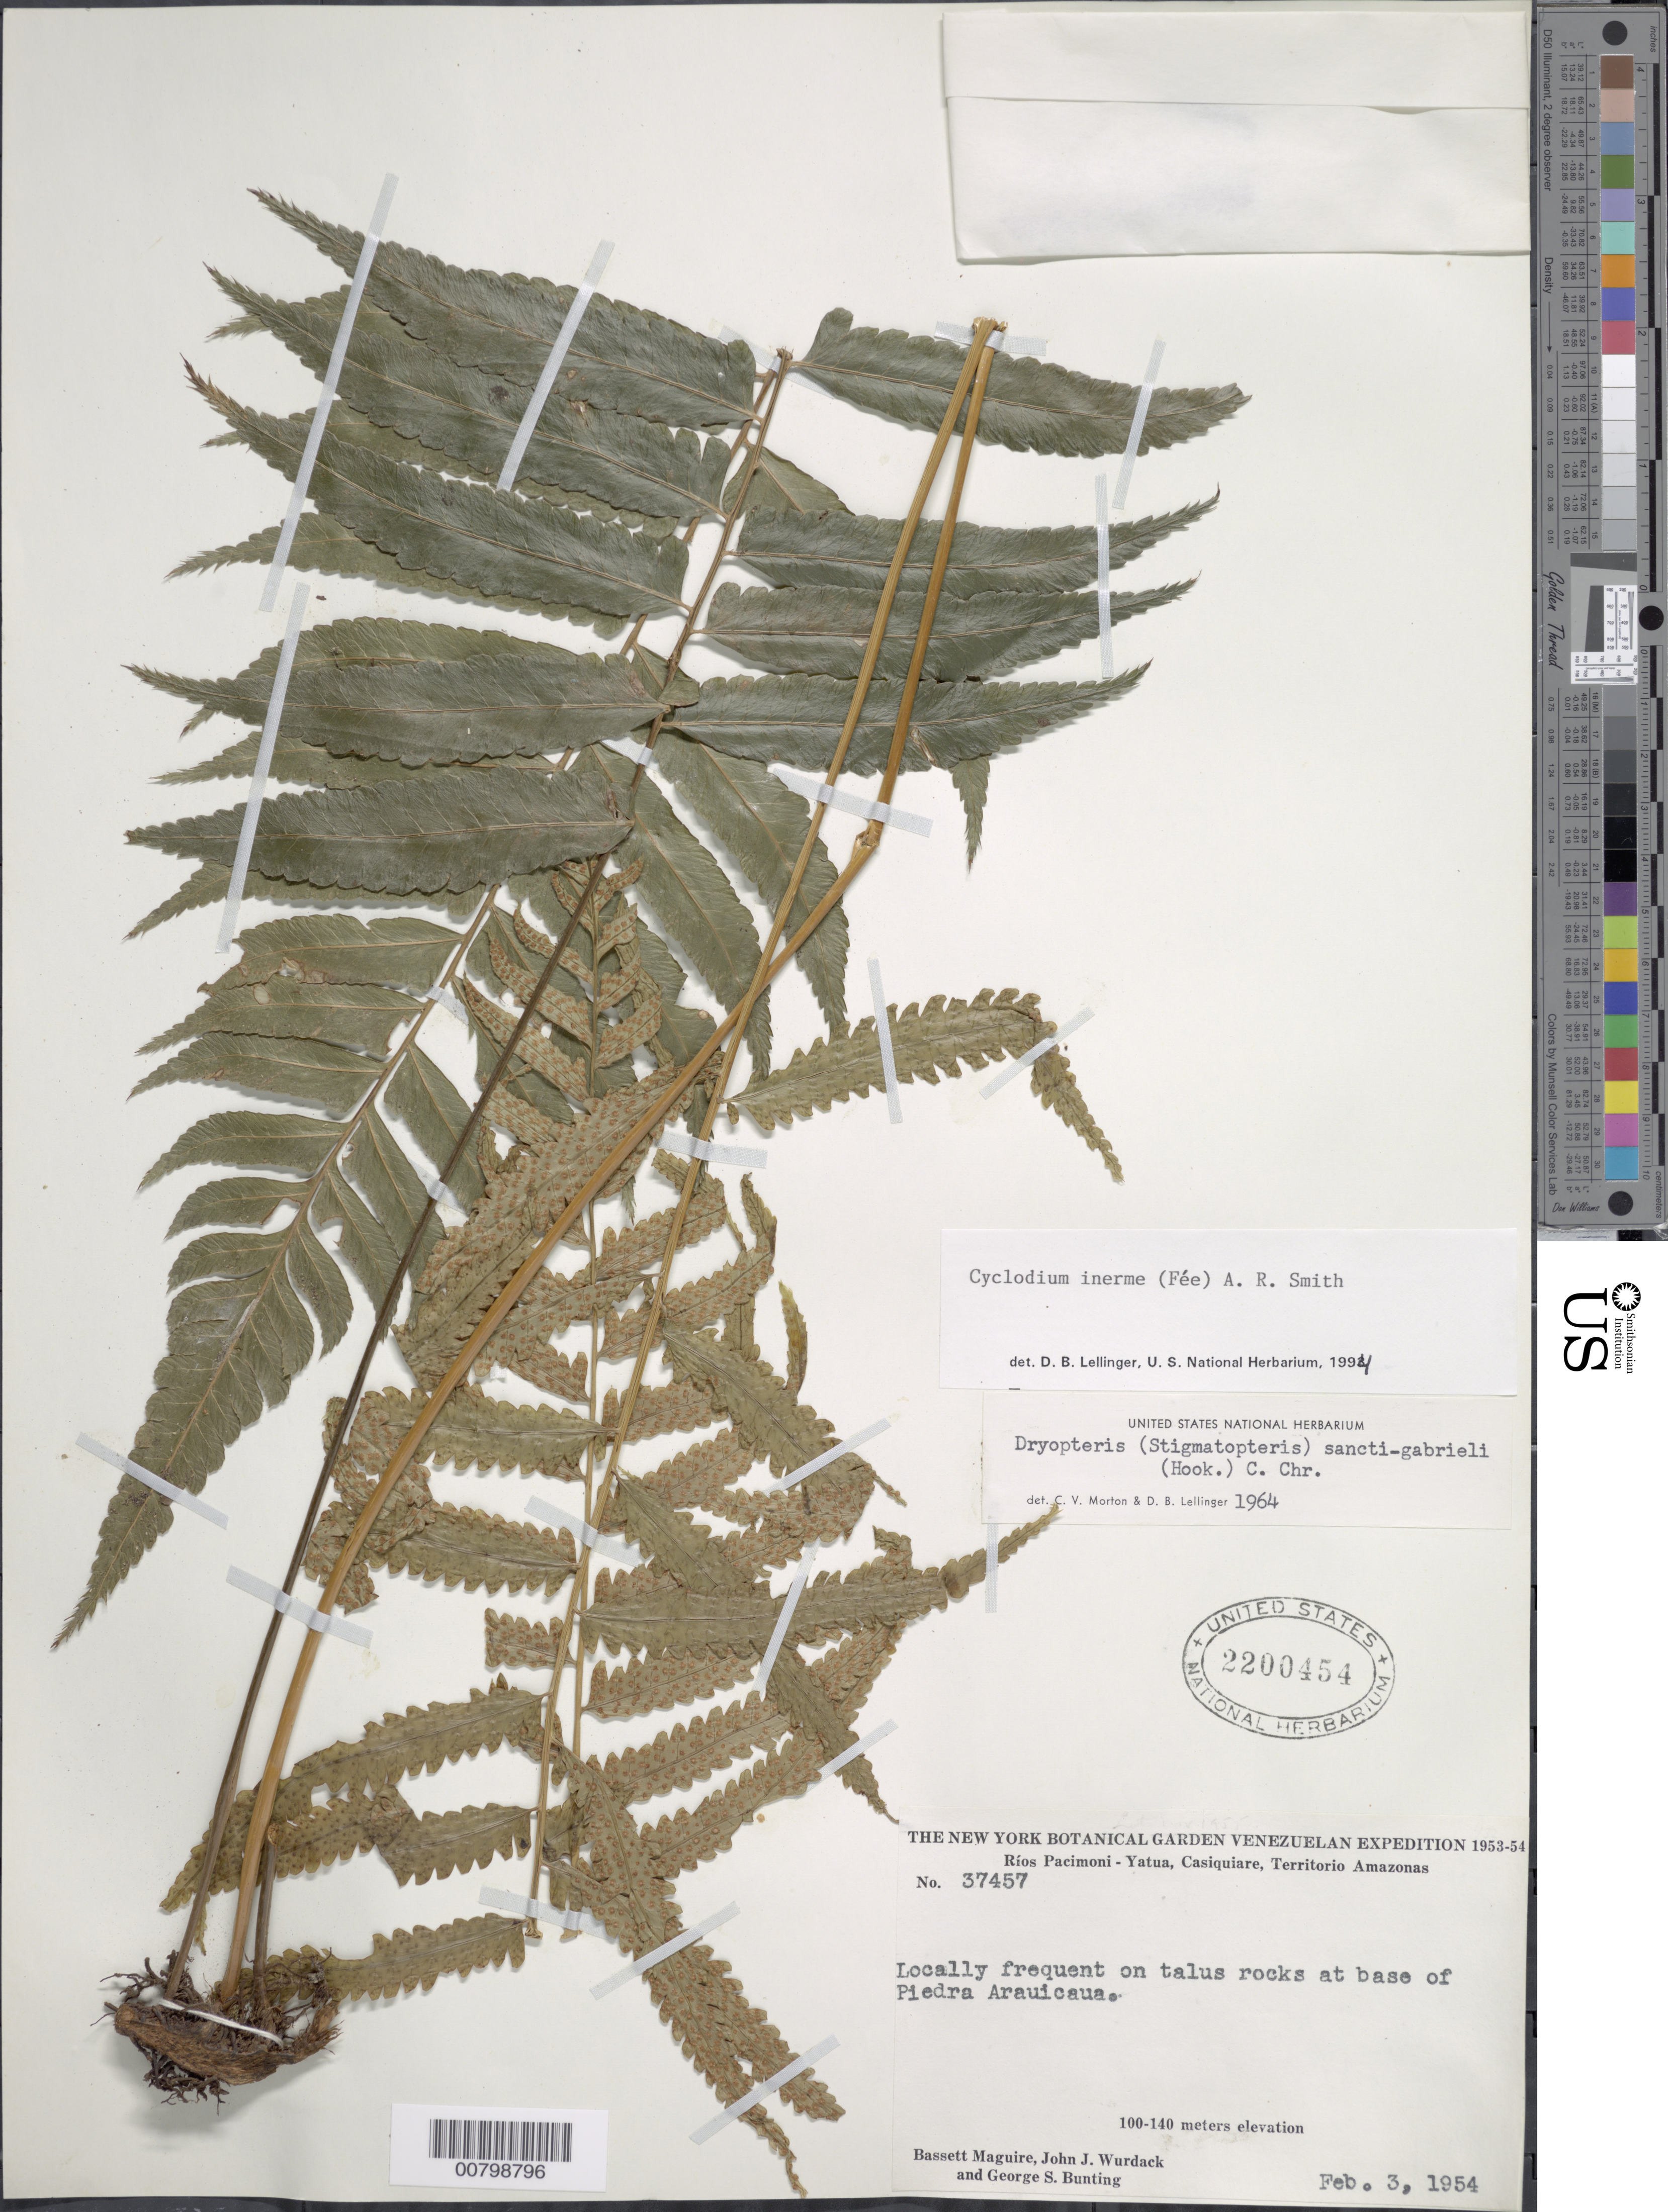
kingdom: Plantae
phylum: Tracheophyta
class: Polypodiopsida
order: Polypodiales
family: Dryopteridaceae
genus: Cyclodium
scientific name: Cyclodium inerme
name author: (Fée) A.R. Sm.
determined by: Lellinger, David B., (BOT), Smithsonian Institution - National Museum of Natural History (UNITED STATES)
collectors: B. Maguire, J. J. Wurdack & G. S. Bunting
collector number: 37457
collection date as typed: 3-Feb-54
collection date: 1954-02-03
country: Venezuela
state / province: Amazonas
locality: Ríos Pacimoni - Yatua, Casiquiare, Piedra Arauicaua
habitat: Talus rocks at base of piedra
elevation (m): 110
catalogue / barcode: US 2200454